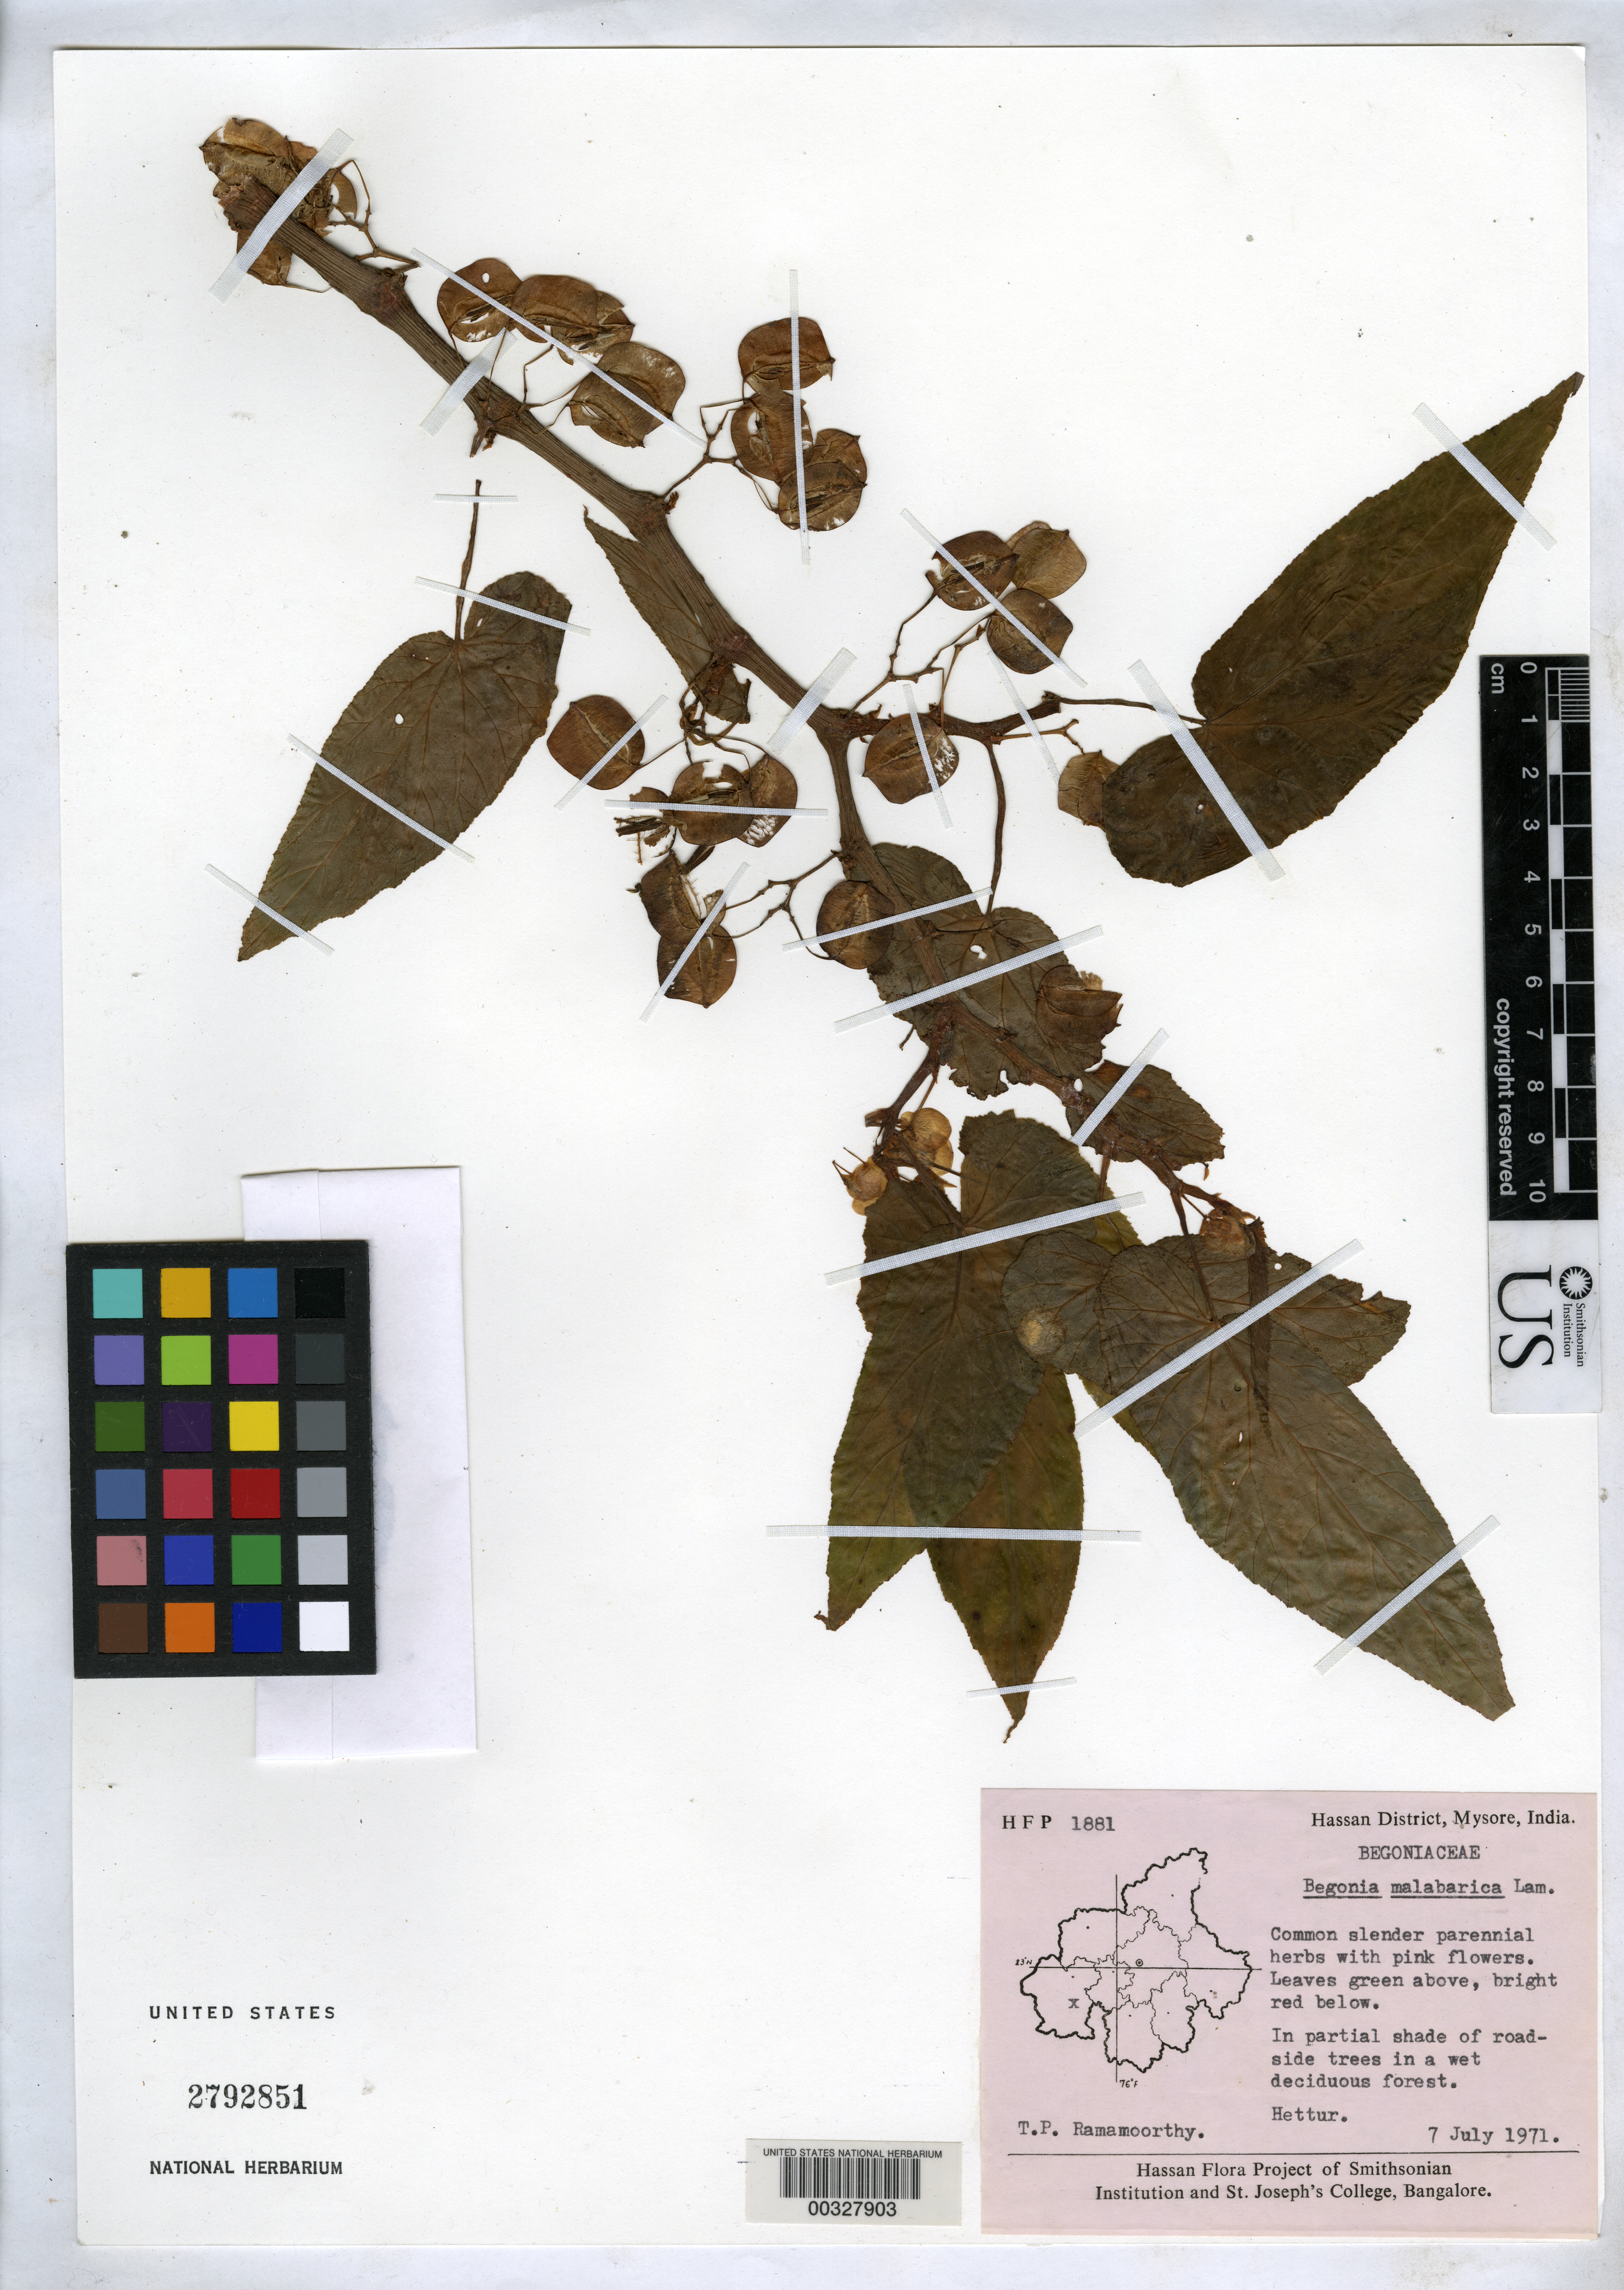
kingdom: Plantae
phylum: Tracheophyta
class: Magnoliopsida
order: Cucurbitales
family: Begoniaceae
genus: Begonia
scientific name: Begonia malabarica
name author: Lam.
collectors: T. P. Ramamoorthy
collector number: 1881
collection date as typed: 07 Jul 1971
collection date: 1971-07-07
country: India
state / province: Karnataka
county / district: Hassan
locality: Hettur, mysore state [mysore state = karnataka.]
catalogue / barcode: US 2792851